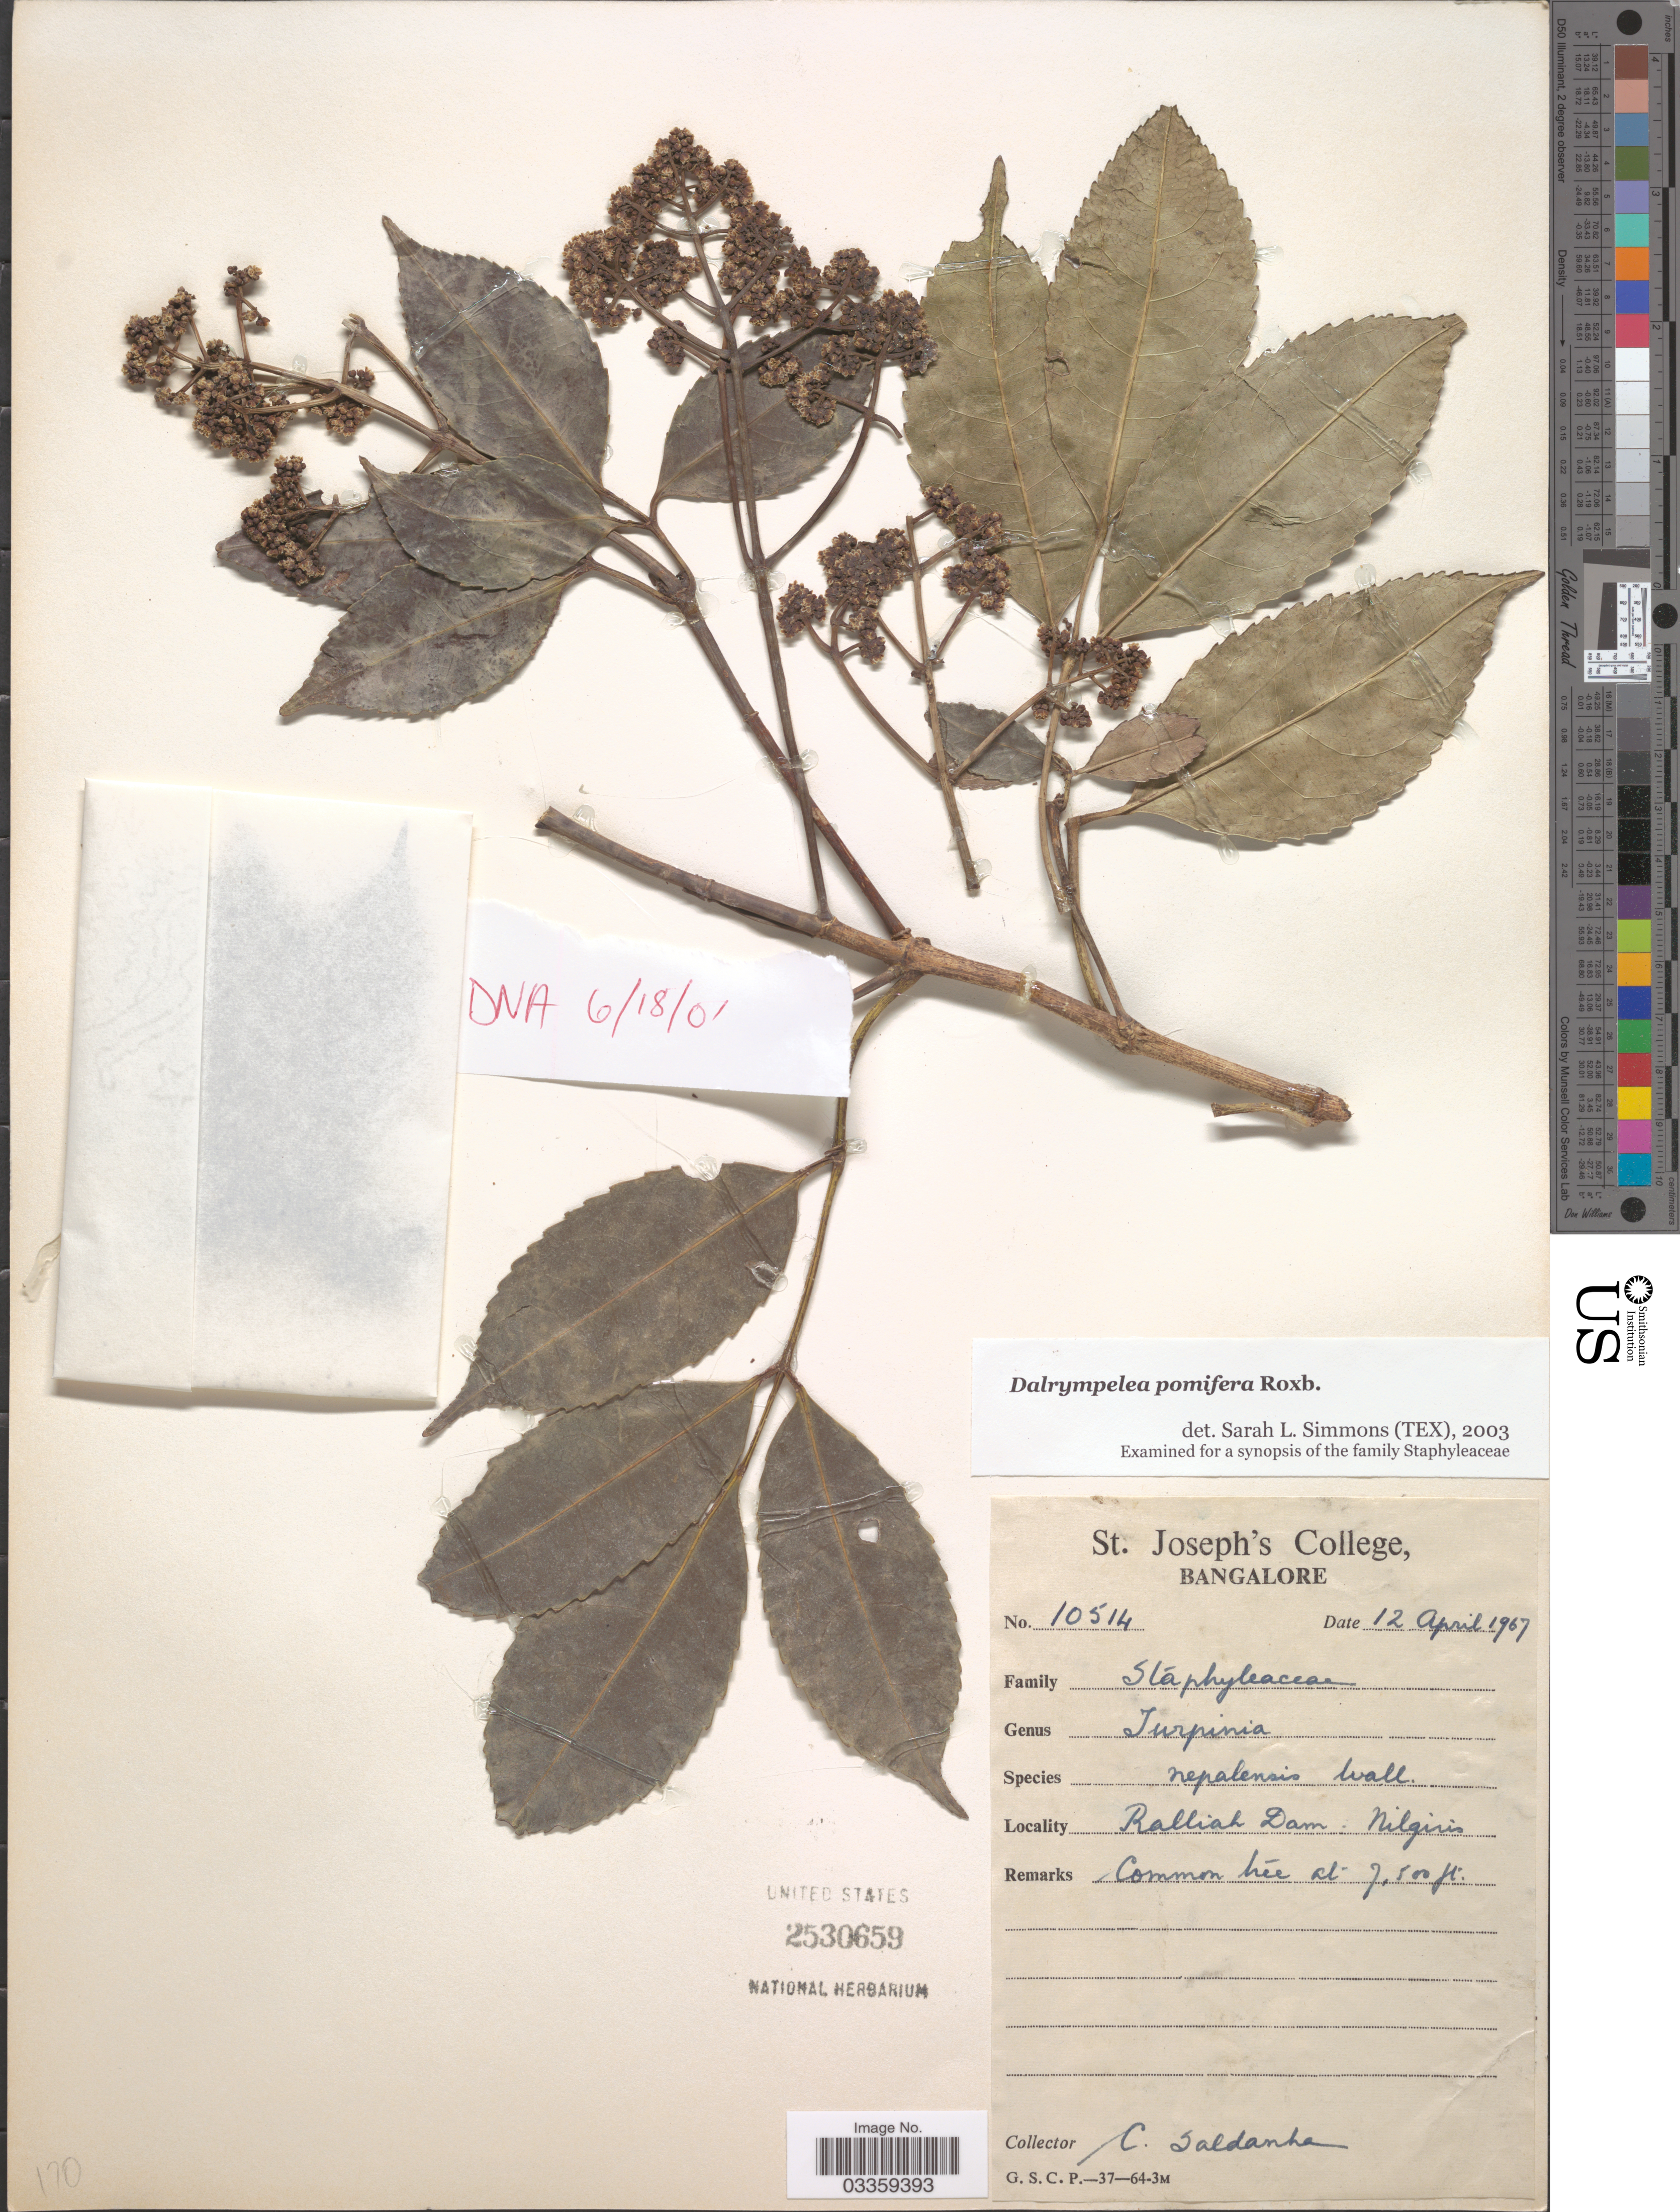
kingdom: Plantae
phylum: Tracheophyta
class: Magnoliopsida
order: Crossosomatales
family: Staphyleaceae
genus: Dalrympelea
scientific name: Dalrympelea pomifera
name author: Roxb.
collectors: C. Saldanha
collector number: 10514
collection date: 1967-04-12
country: India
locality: Ralliah Dam: Nilgiris.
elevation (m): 2286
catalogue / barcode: US 2530659